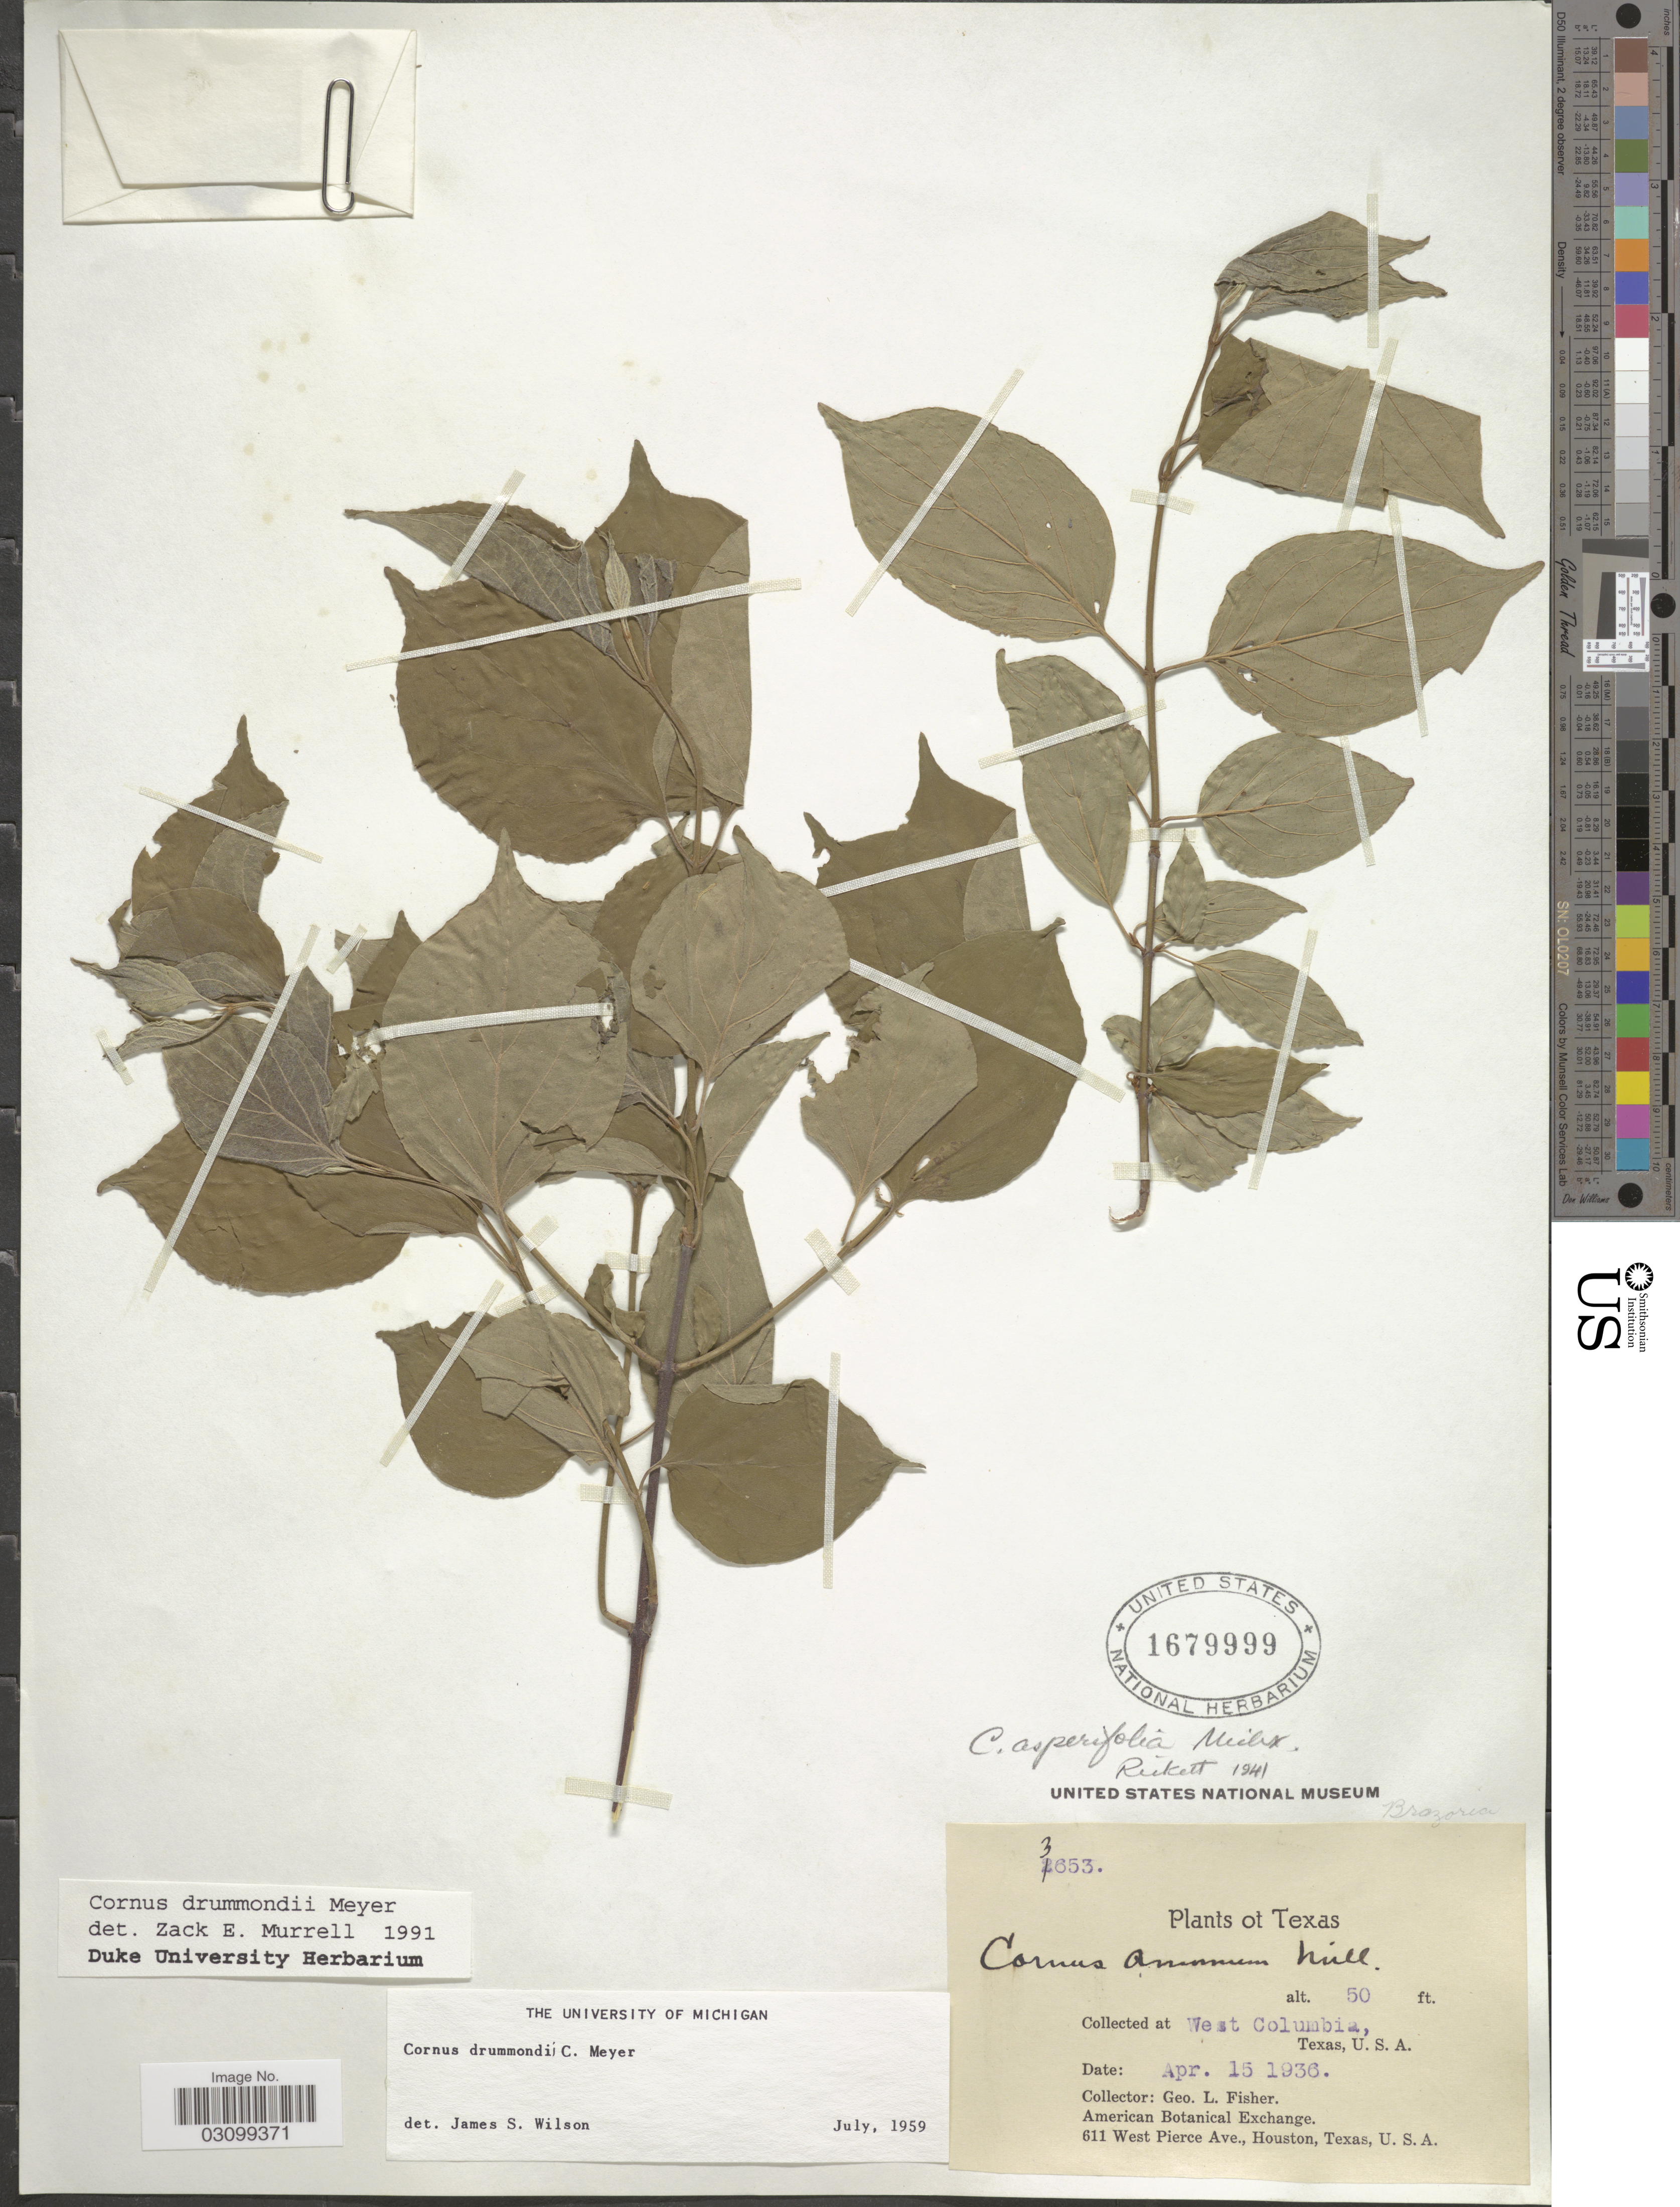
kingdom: Plantae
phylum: Tracheophyta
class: Magnoliopsida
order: Cornales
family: Cornaceae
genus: Cornus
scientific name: Cornus drummondii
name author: C.A. Mey.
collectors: G. L. Fisher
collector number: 3653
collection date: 1936-04-15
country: United States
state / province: Texas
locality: West Columbia.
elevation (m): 15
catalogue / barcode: US 1679999